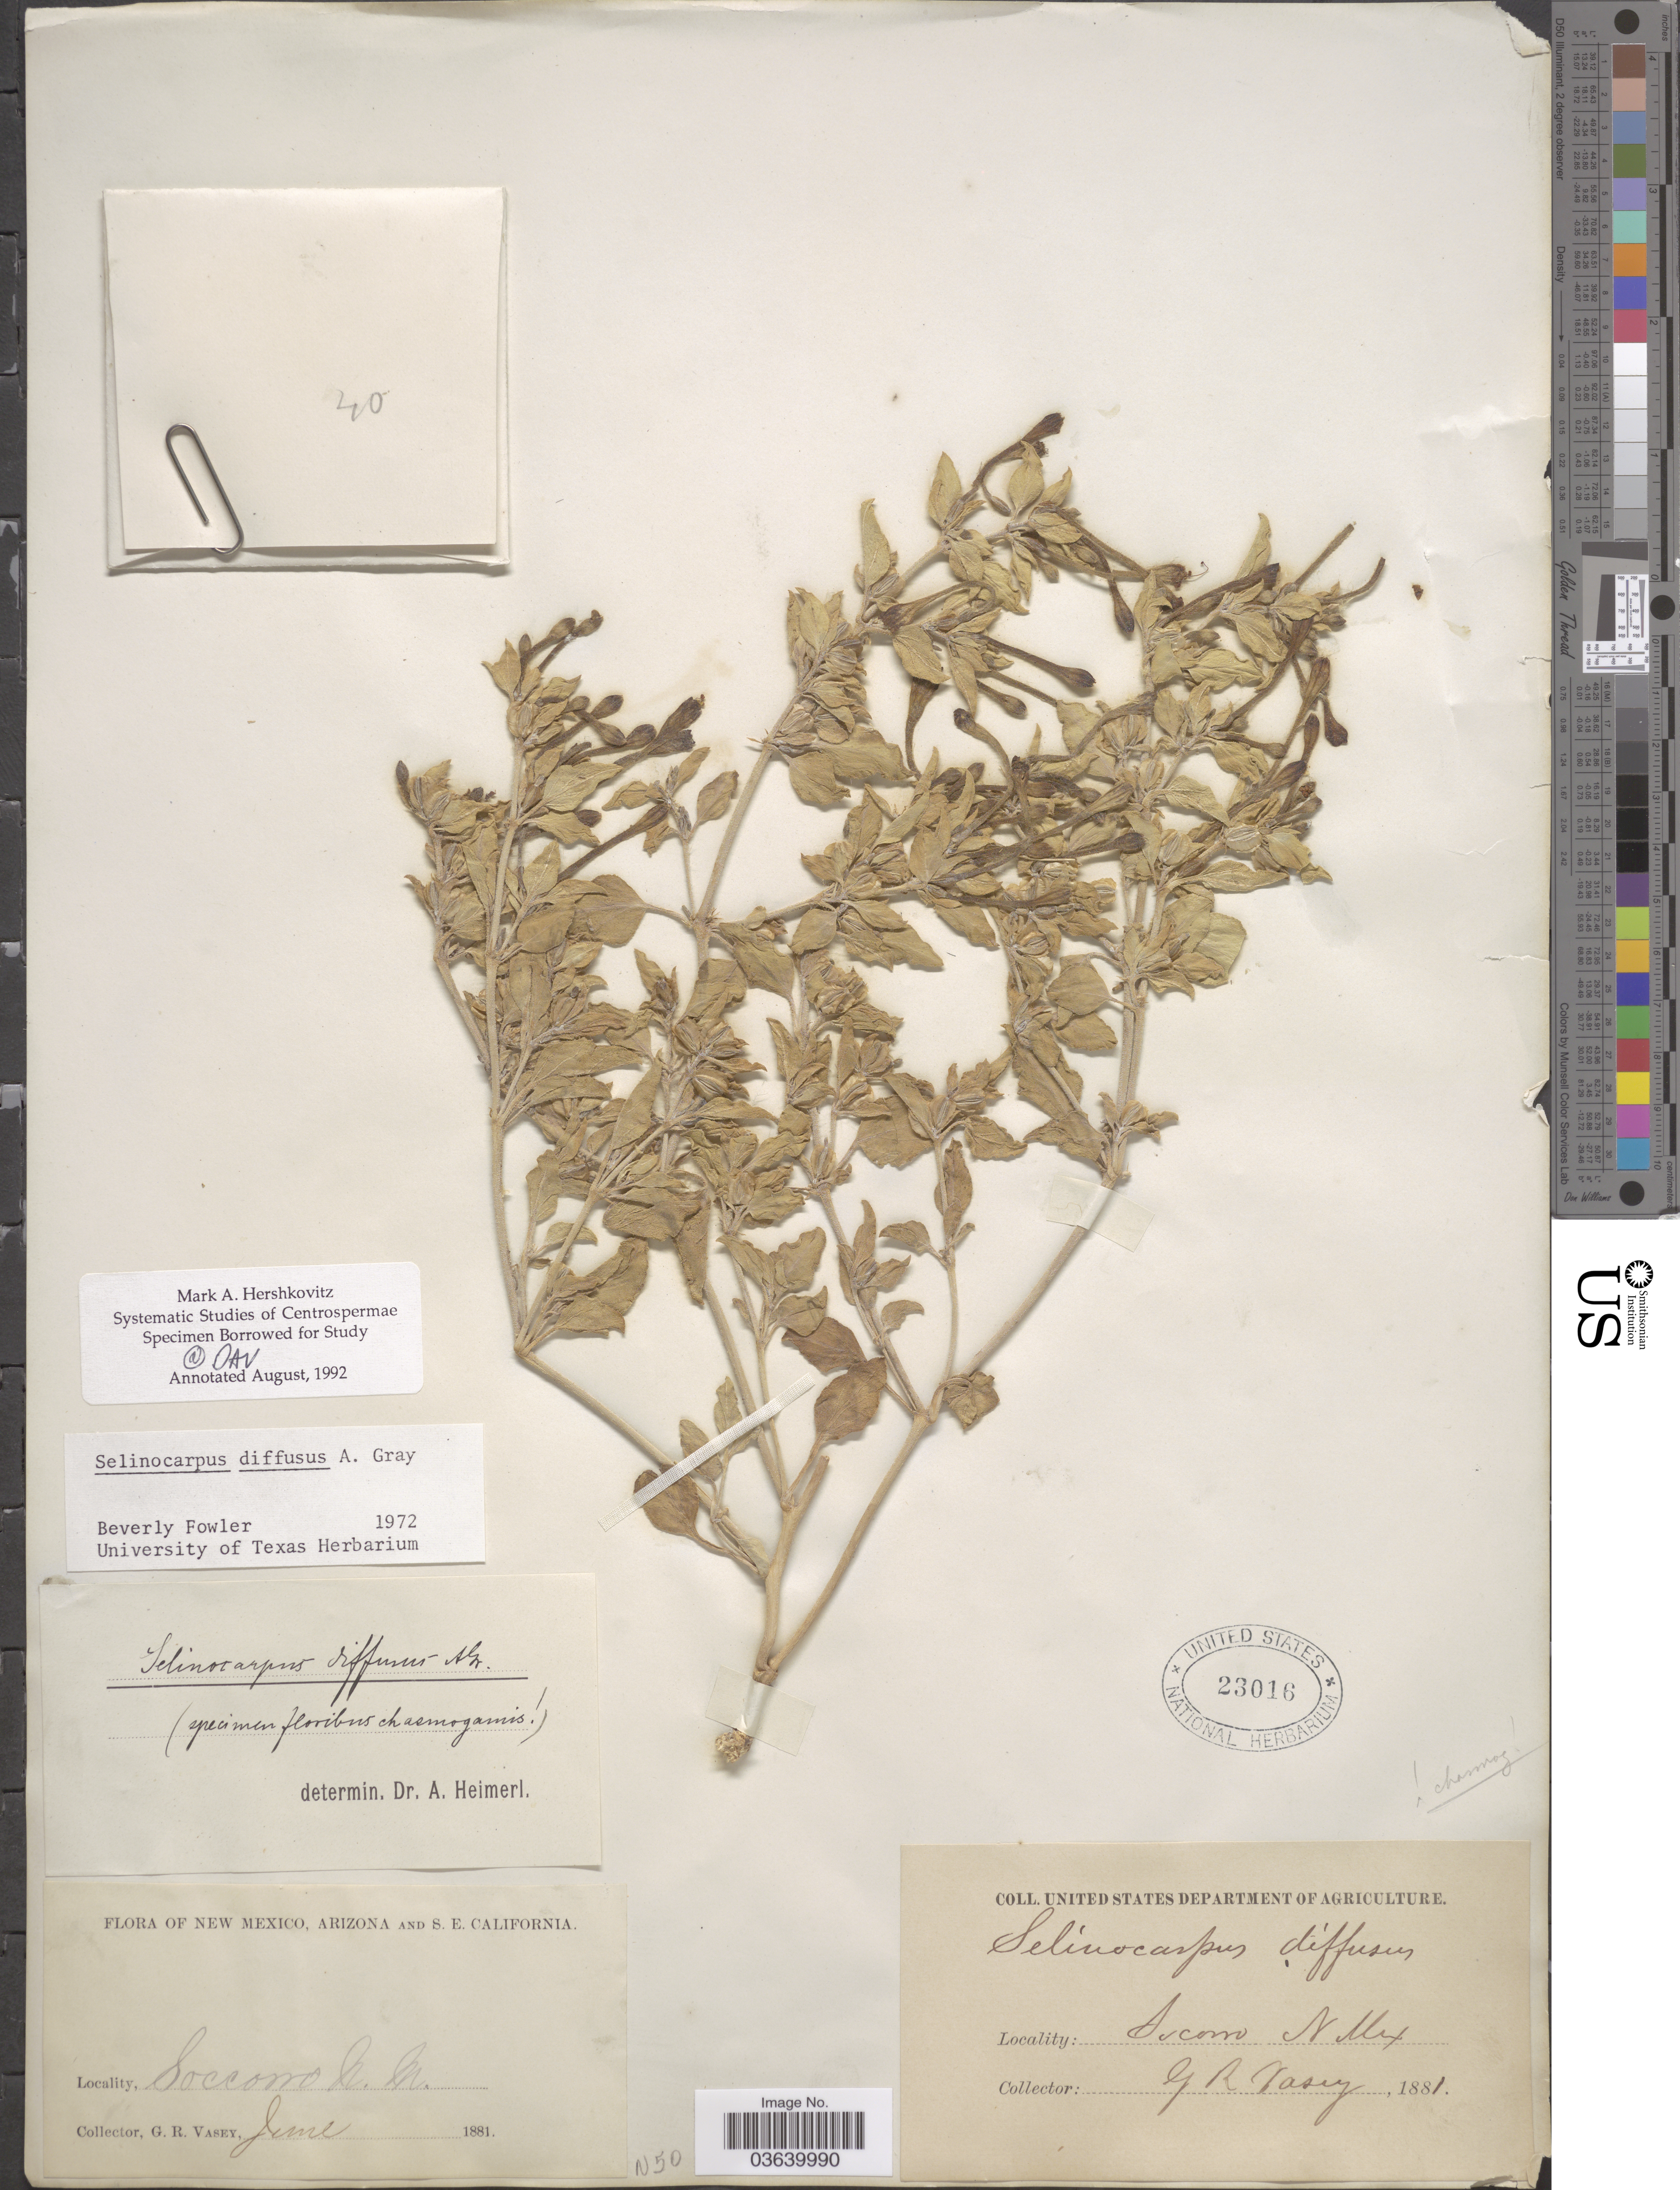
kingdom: Plantae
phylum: Tracheophyta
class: Magnoliopsida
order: Caryophyllales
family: Nyctaginaceae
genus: Acleisanthes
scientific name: Acleisanthes diffusa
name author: (A. Gray) R.A. Levin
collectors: G. R. Vasey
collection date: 1881-06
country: United States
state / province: New Mexico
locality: Soccorro.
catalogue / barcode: US 23016